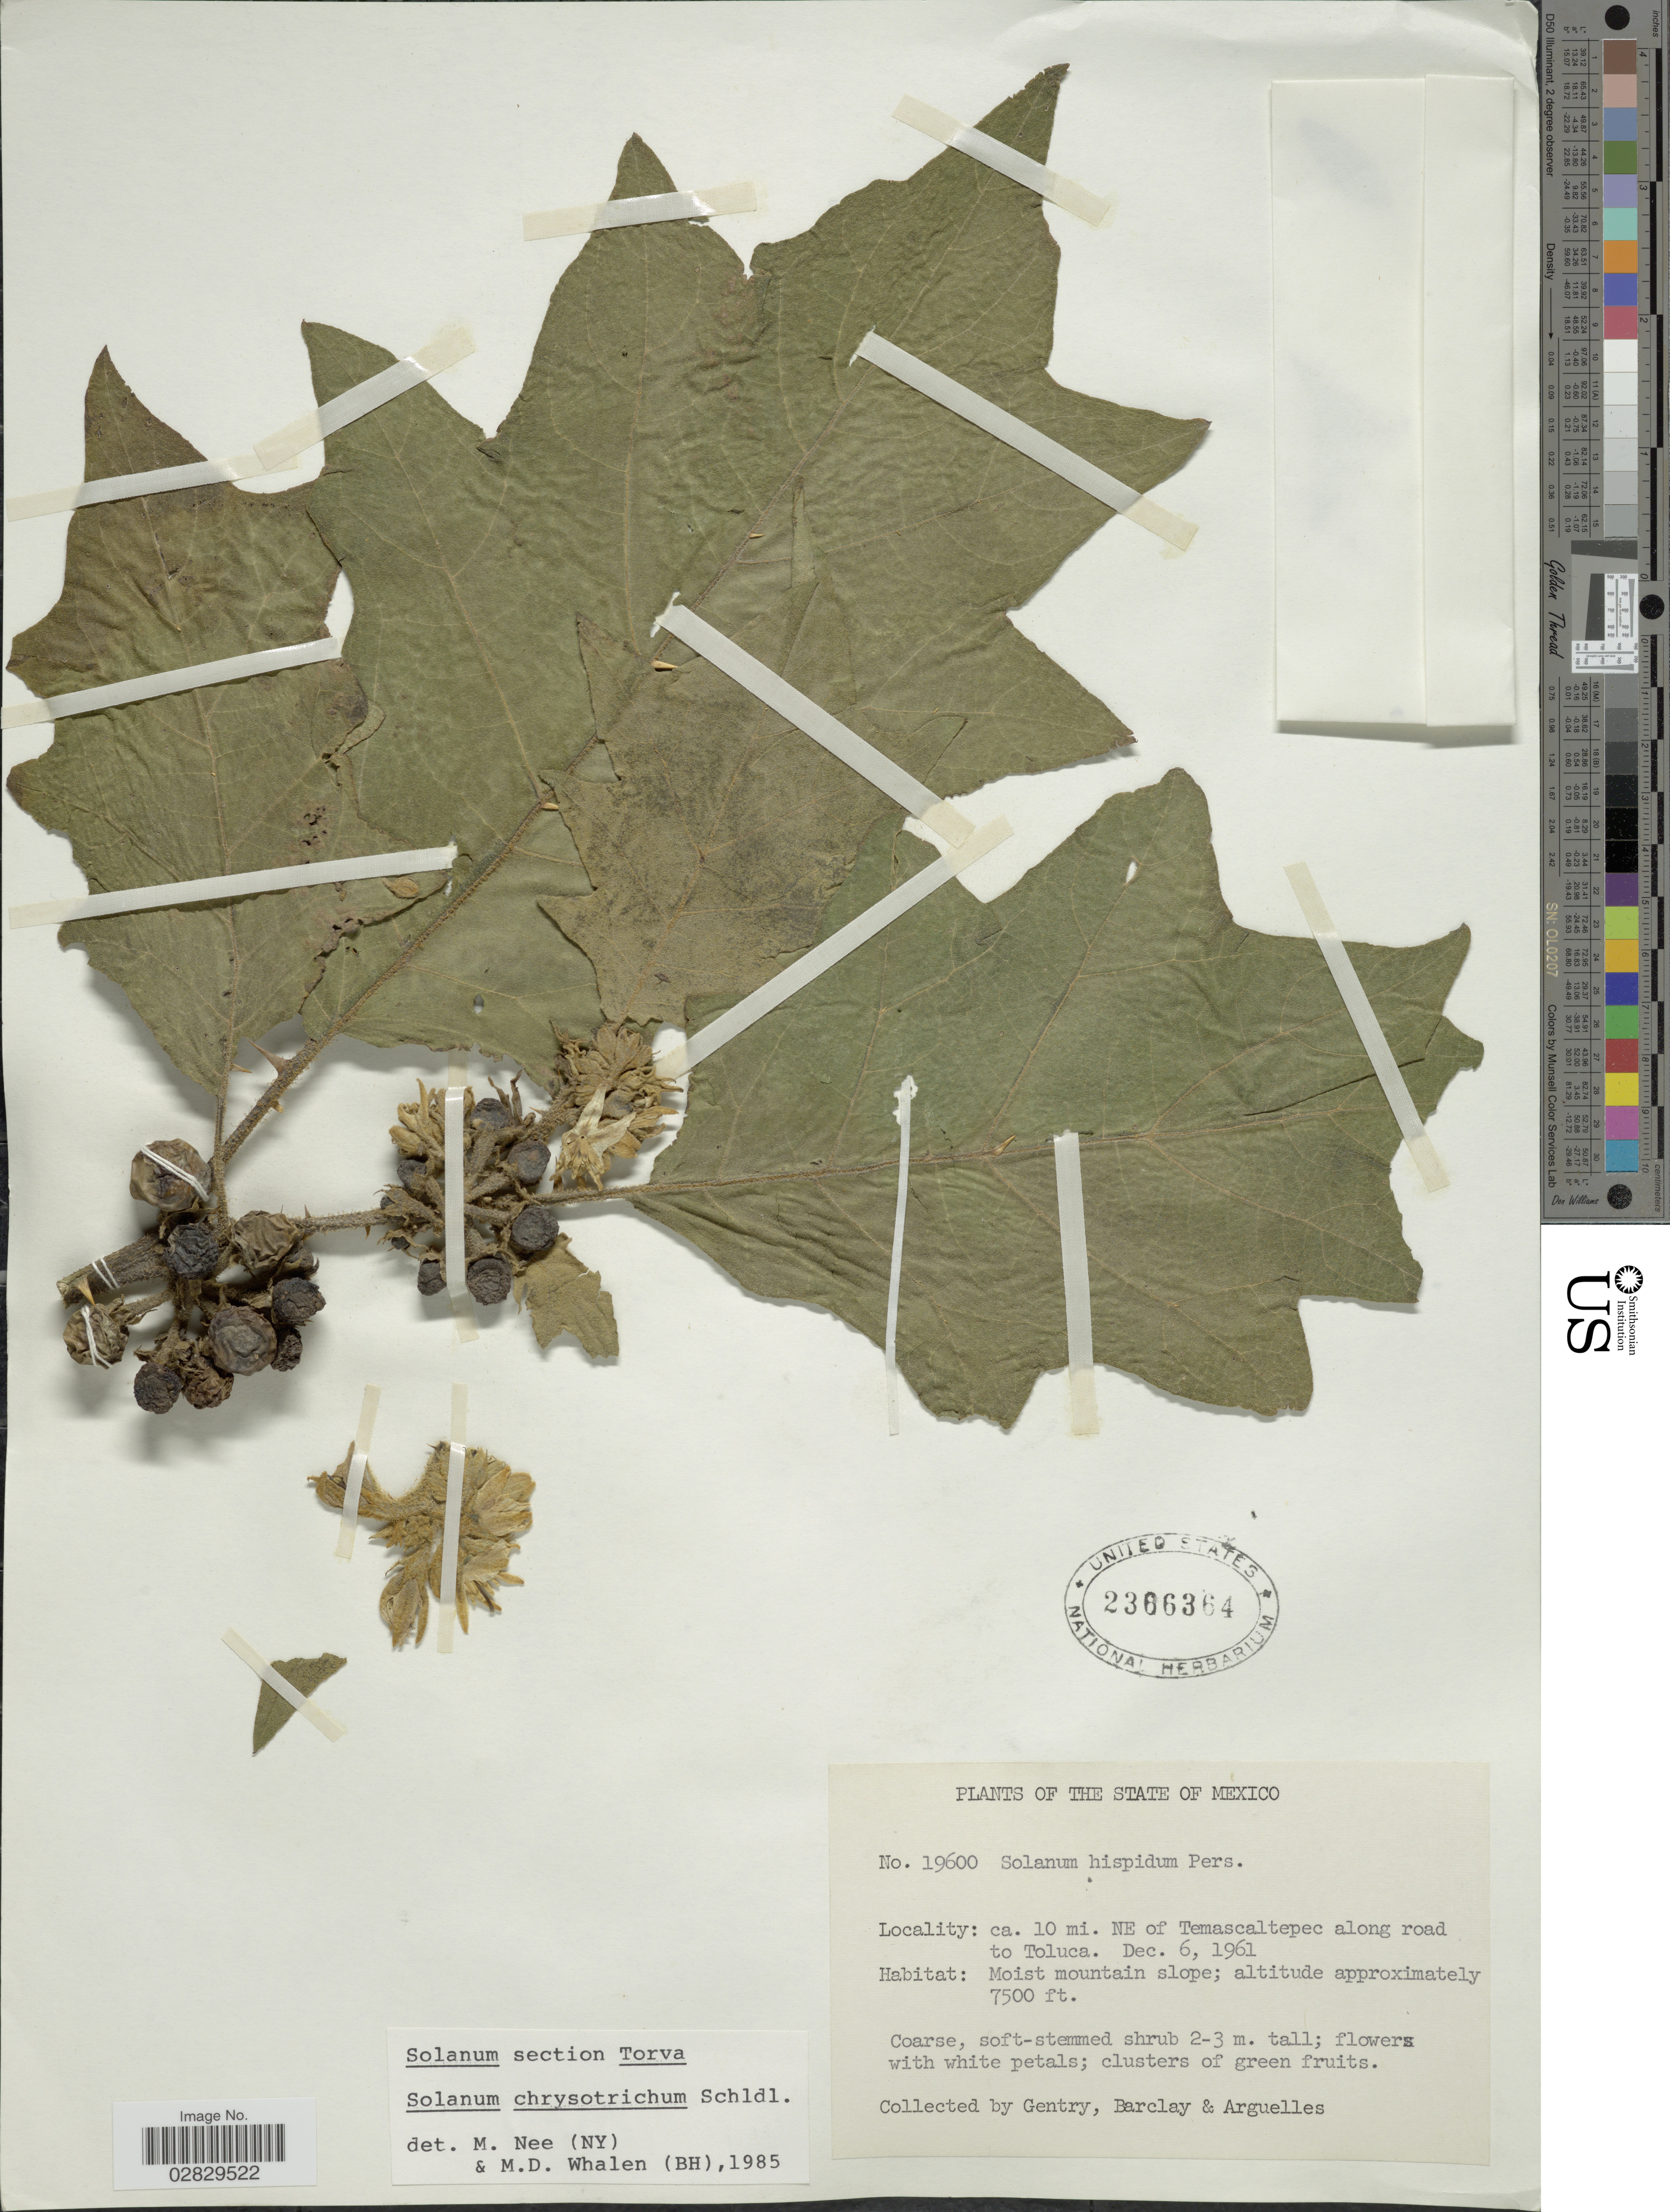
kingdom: Plantae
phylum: Tracheophyta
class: Magnoliopsida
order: Solanales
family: Solanaceae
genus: Solanum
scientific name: Solanum chrysotrichum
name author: Schltdl.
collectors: Gentry, --, -- Barclay & Arguelles, --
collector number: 19600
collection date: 1961-12-06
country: Mexico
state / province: México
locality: Ca. 10 mi. NE of Temascaltepec along road to Toluca.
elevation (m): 2286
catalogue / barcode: US 2366364